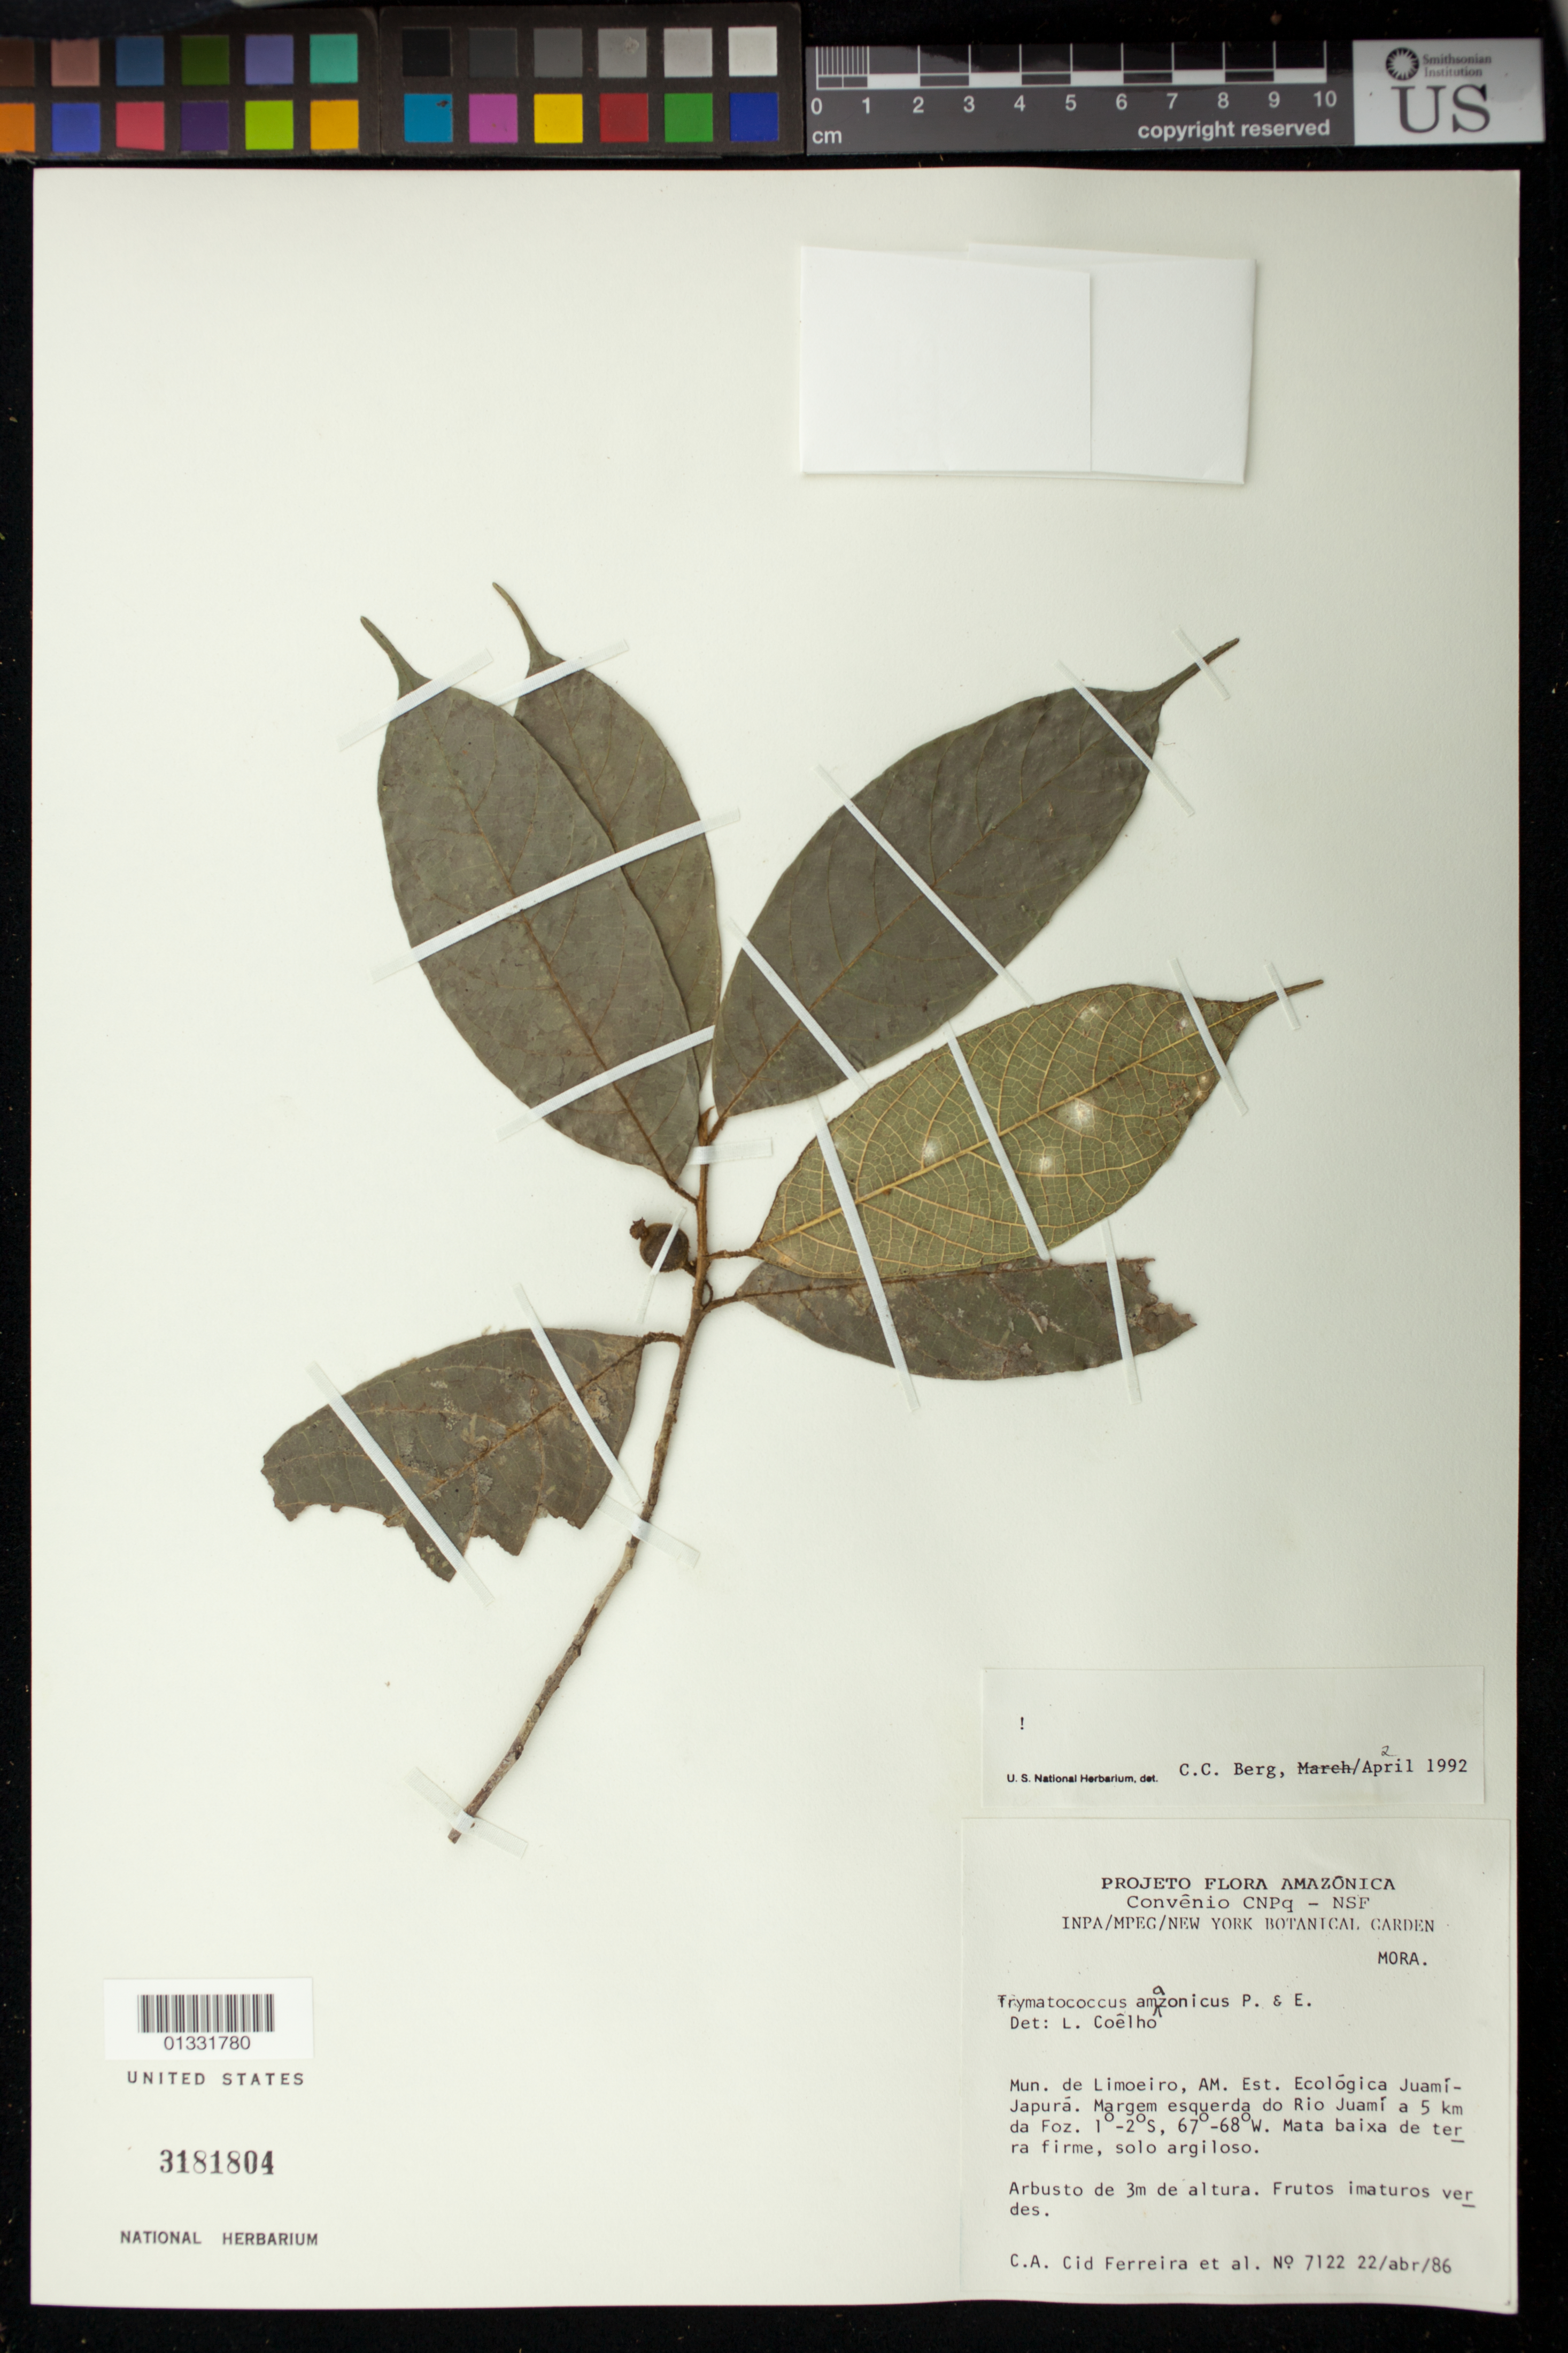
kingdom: Plantae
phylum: Tracheophyta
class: Magnoliopsida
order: Rosales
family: Moraceae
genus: Brosimum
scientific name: Brosimum amazonicum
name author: (Poepp. & Endl.) E. M. Gardner & Zerega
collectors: C. A. Cid Ferreira et al.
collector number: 7122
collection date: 1986-04-22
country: Brazil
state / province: Amazonas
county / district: Japurá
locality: Limoeiro. Est. Ecológica Juamí-Japurá. Margem esquerda do Rio Juamí a 5km da Foz.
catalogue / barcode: US 3181804